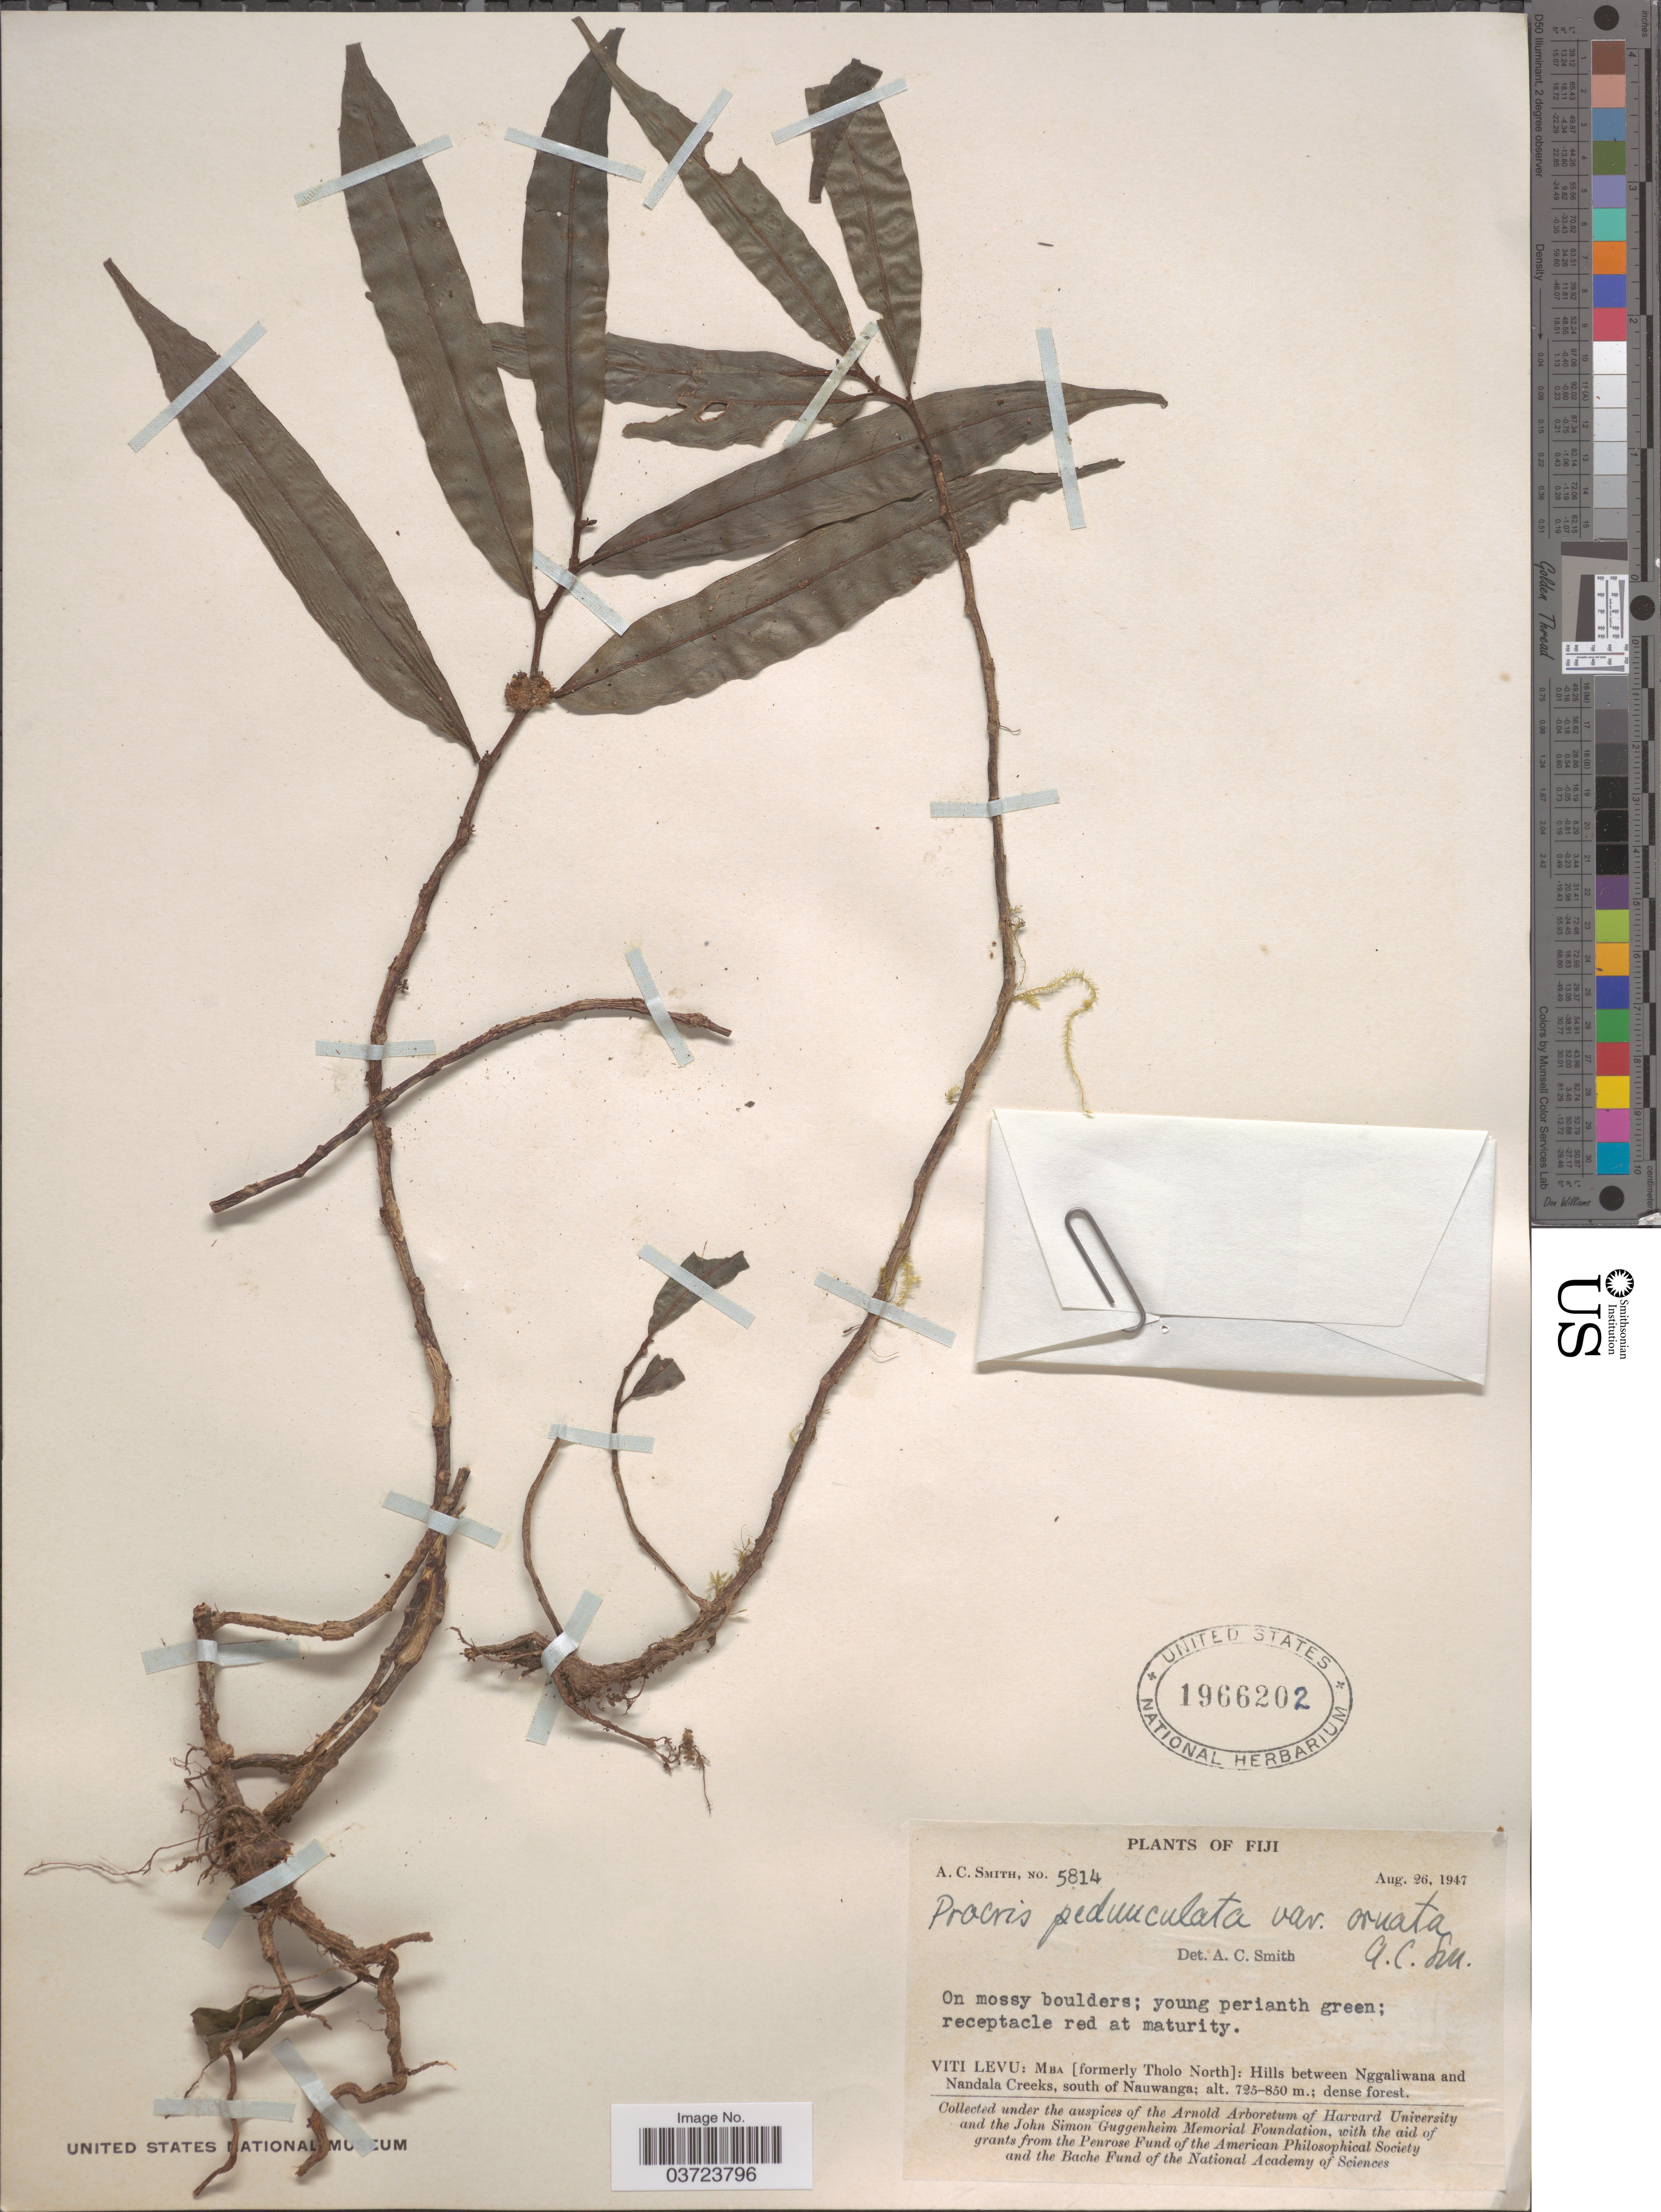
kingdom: Plantae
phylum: Tracheophyta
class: Magnoliopsida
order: Rosales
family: Urticaceae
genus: Procris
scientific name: Procris pedunculata var. ornata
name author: A.C. Sm.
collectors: A. C. Smith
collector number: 5814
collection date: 1947-08-26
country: Fiji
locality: Viti Levu: Mba [formerly Tholo North]: Hills between Nggaliwana and Nandala Creeks, south of Nauwanga.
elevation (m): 725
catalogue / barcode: US 1966202